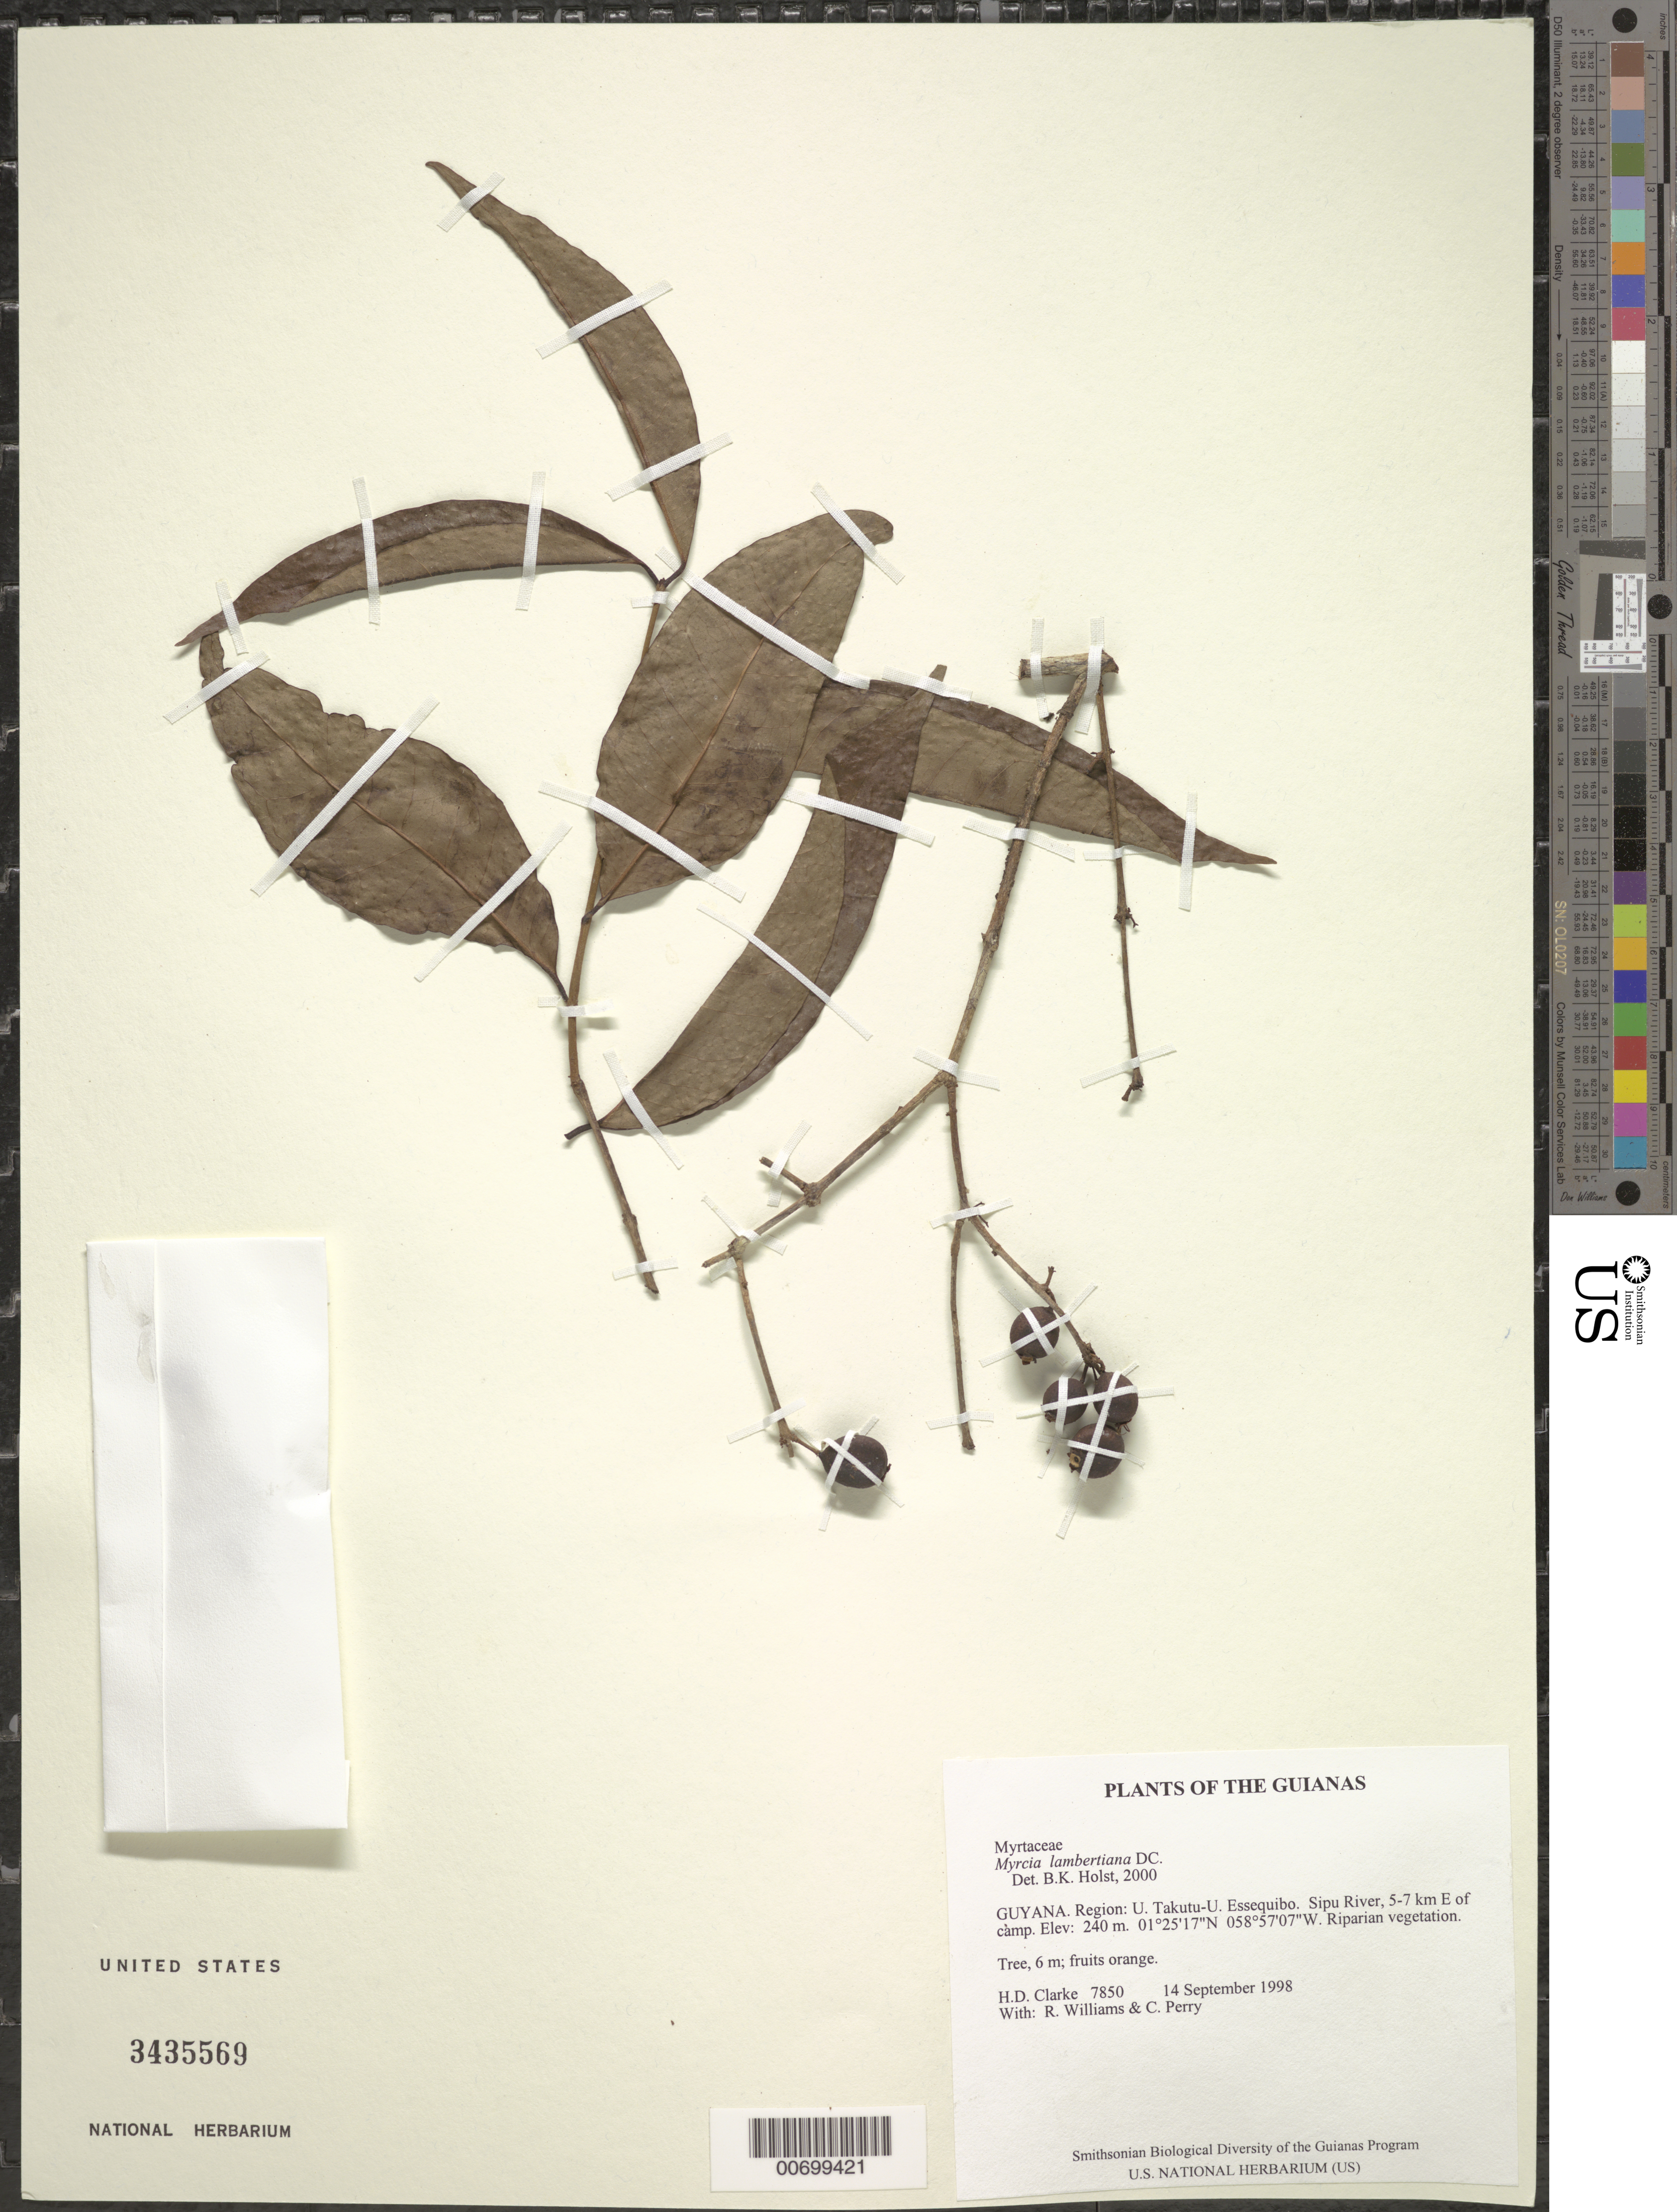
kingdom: Plantae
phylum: Tracheophyta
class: Magnoliopsida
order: Myrtales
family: Myrtaceae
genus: Eugenia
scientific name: Eugenia lambertiana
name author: DC.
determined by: Parra-O, Carlos A., Instituto de Ciencias Naturales - Universidad Nacional de Colombia (COLOMBIA)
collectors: H. D. Clarke, R. Williams & C. Perry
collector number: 7850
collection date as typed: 14 September 1998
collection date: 1998-09-14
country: Guyana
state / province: U. Takutu-U. Essequibo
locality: Sipu River, 5-7 km E of camp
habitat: Riparian vegetation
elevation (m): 240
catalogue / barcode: US 3435569